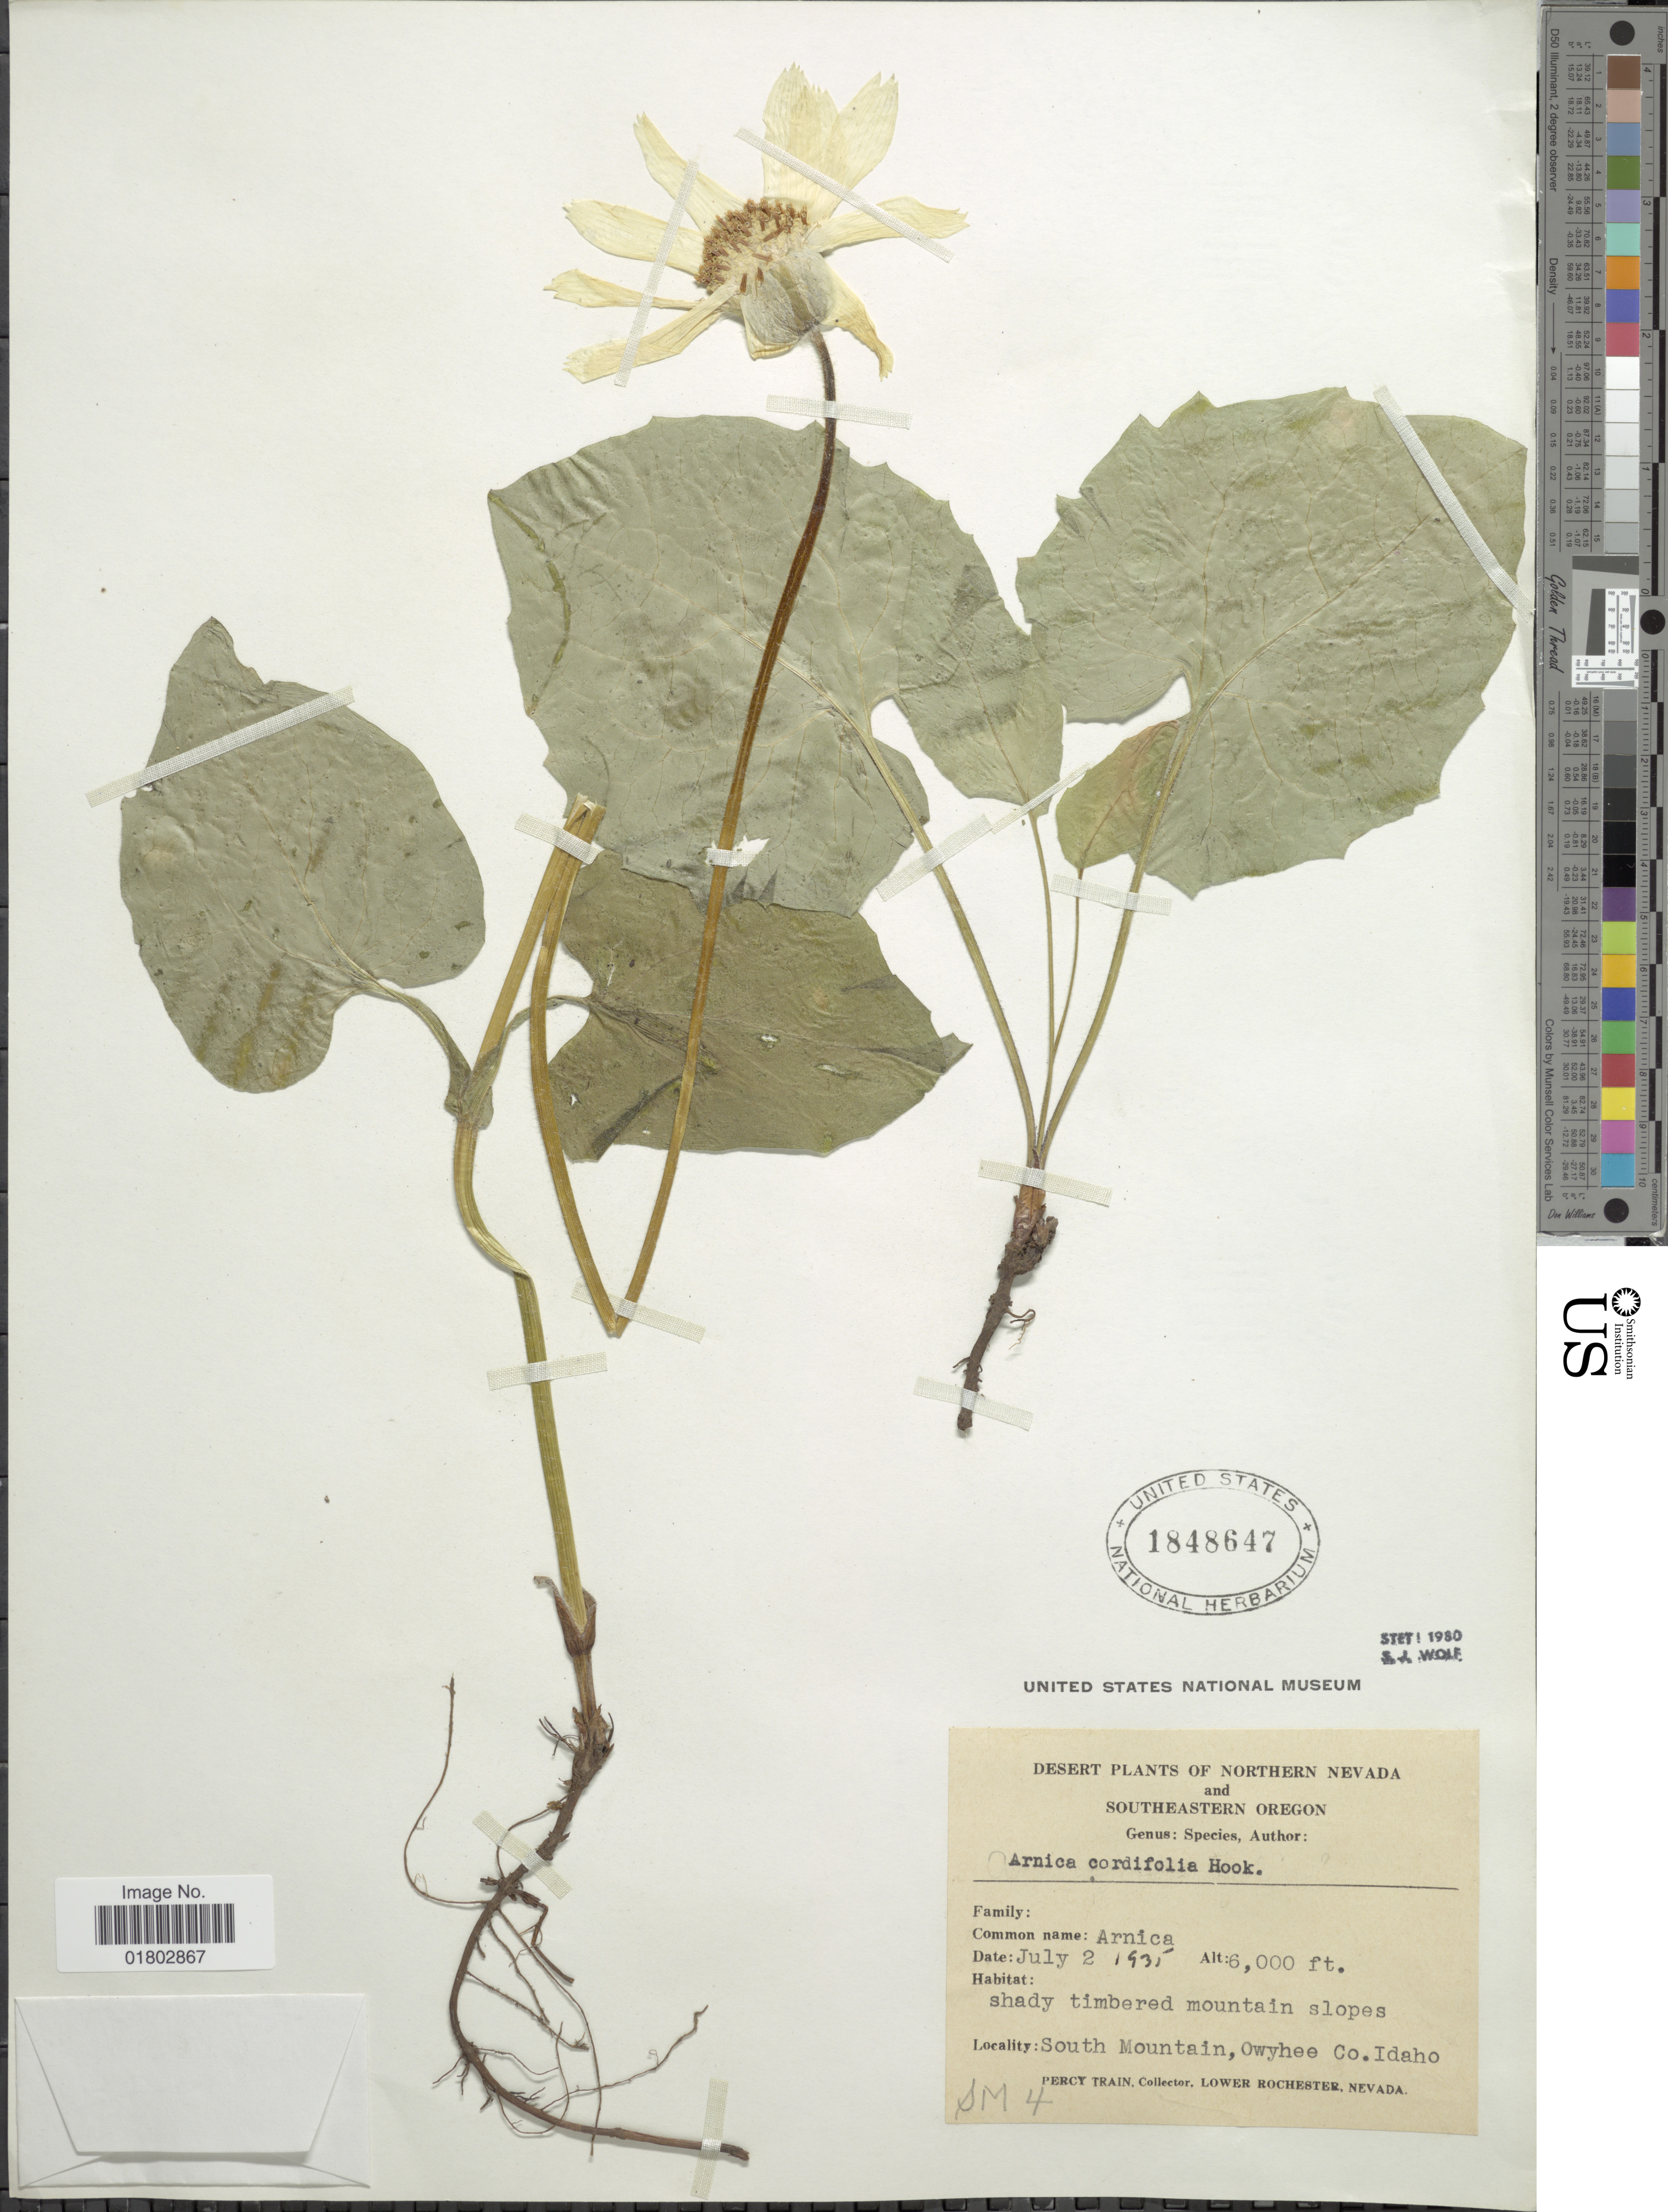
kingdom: Plantae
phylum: Tracheophyta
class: Magnoliopsida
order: Asterales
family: Asteraceae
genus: Arnica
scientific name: Arnica cordifolia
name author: Hook.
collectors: P. Train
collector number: SM 4*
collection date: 1935-07-02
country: United States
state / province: Idaho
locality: Desert, Northern Nevada and Southeastern Oregon, shady timbered mountain slopes, South Mountain, Owyhee Co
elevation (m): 1829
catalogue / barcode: US 1848647